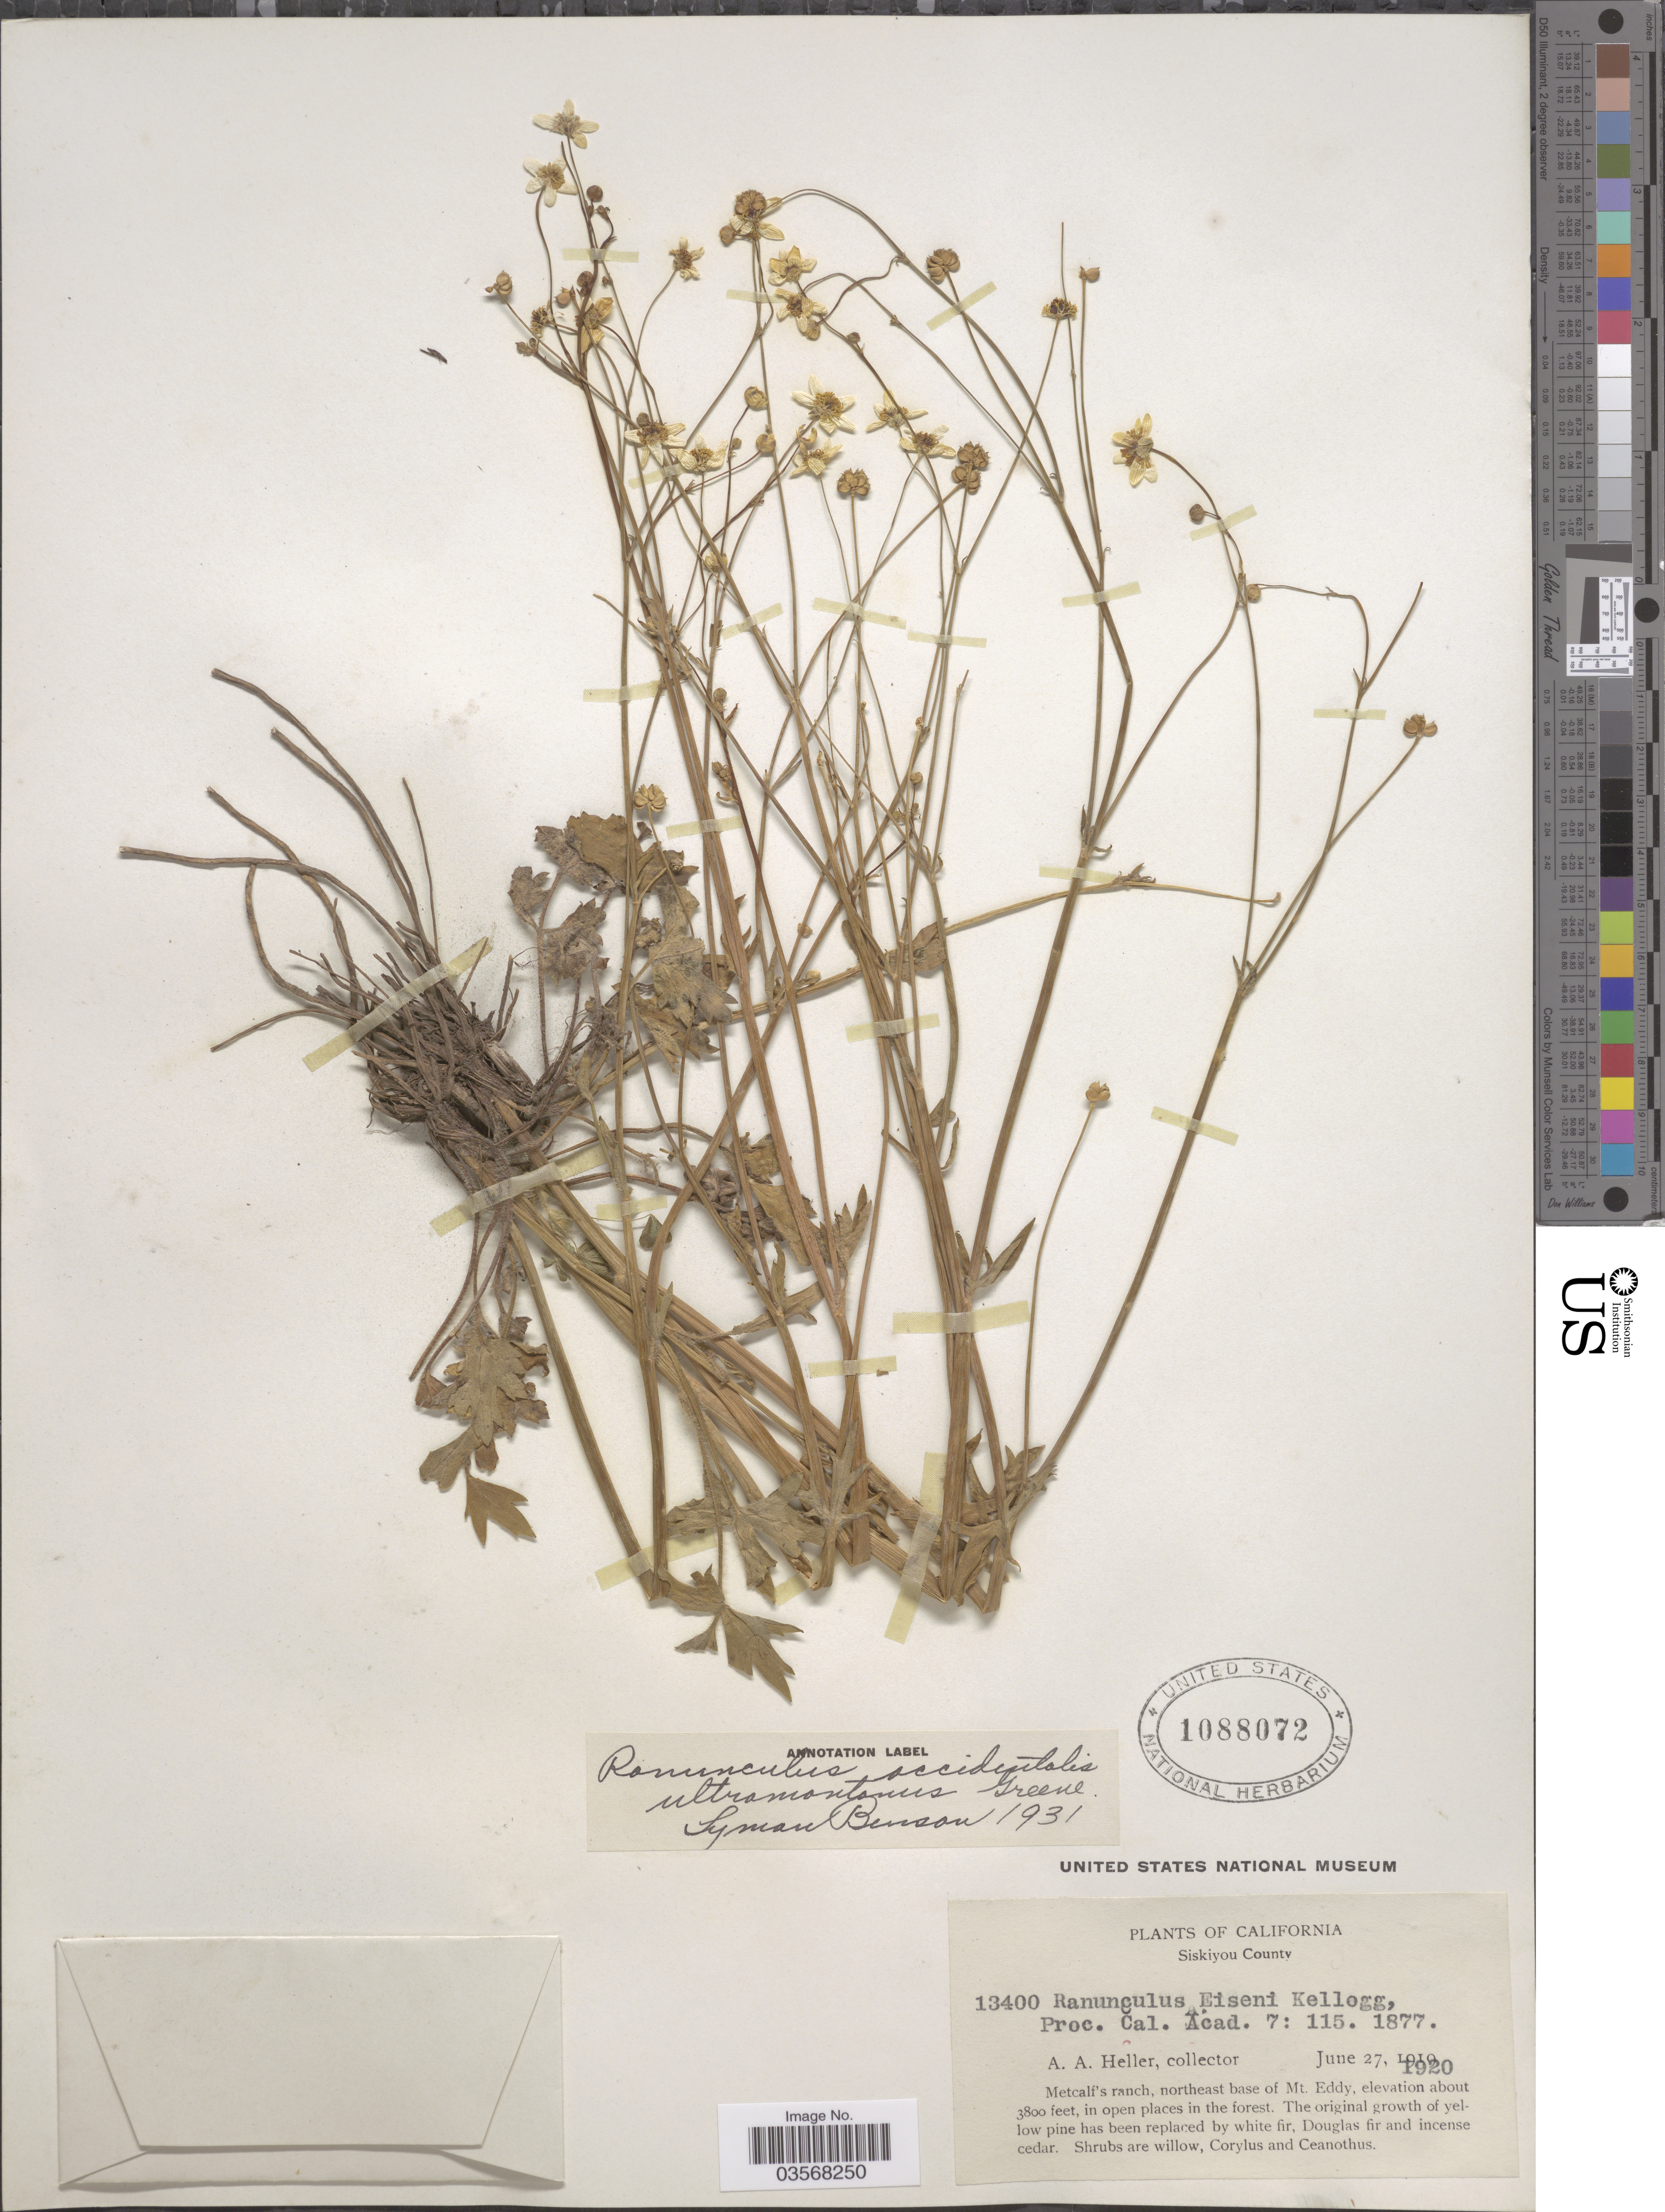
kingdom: Plantae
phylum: Tracheophyta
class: Magnoliopsida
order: Ranunculales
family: Ranunculaceae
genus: Ranunculus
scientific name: Ranunculus occidentalis var. ultramontanus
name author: Nutt.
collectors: A. A. Heller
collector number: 13400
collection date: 1920-06-27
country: United States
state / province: California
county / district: Siskiyou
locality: Siskiyou County. Metcalf's ranch, northeast base of Mt. Eddy.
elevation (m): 1158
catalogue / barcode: US 1088072